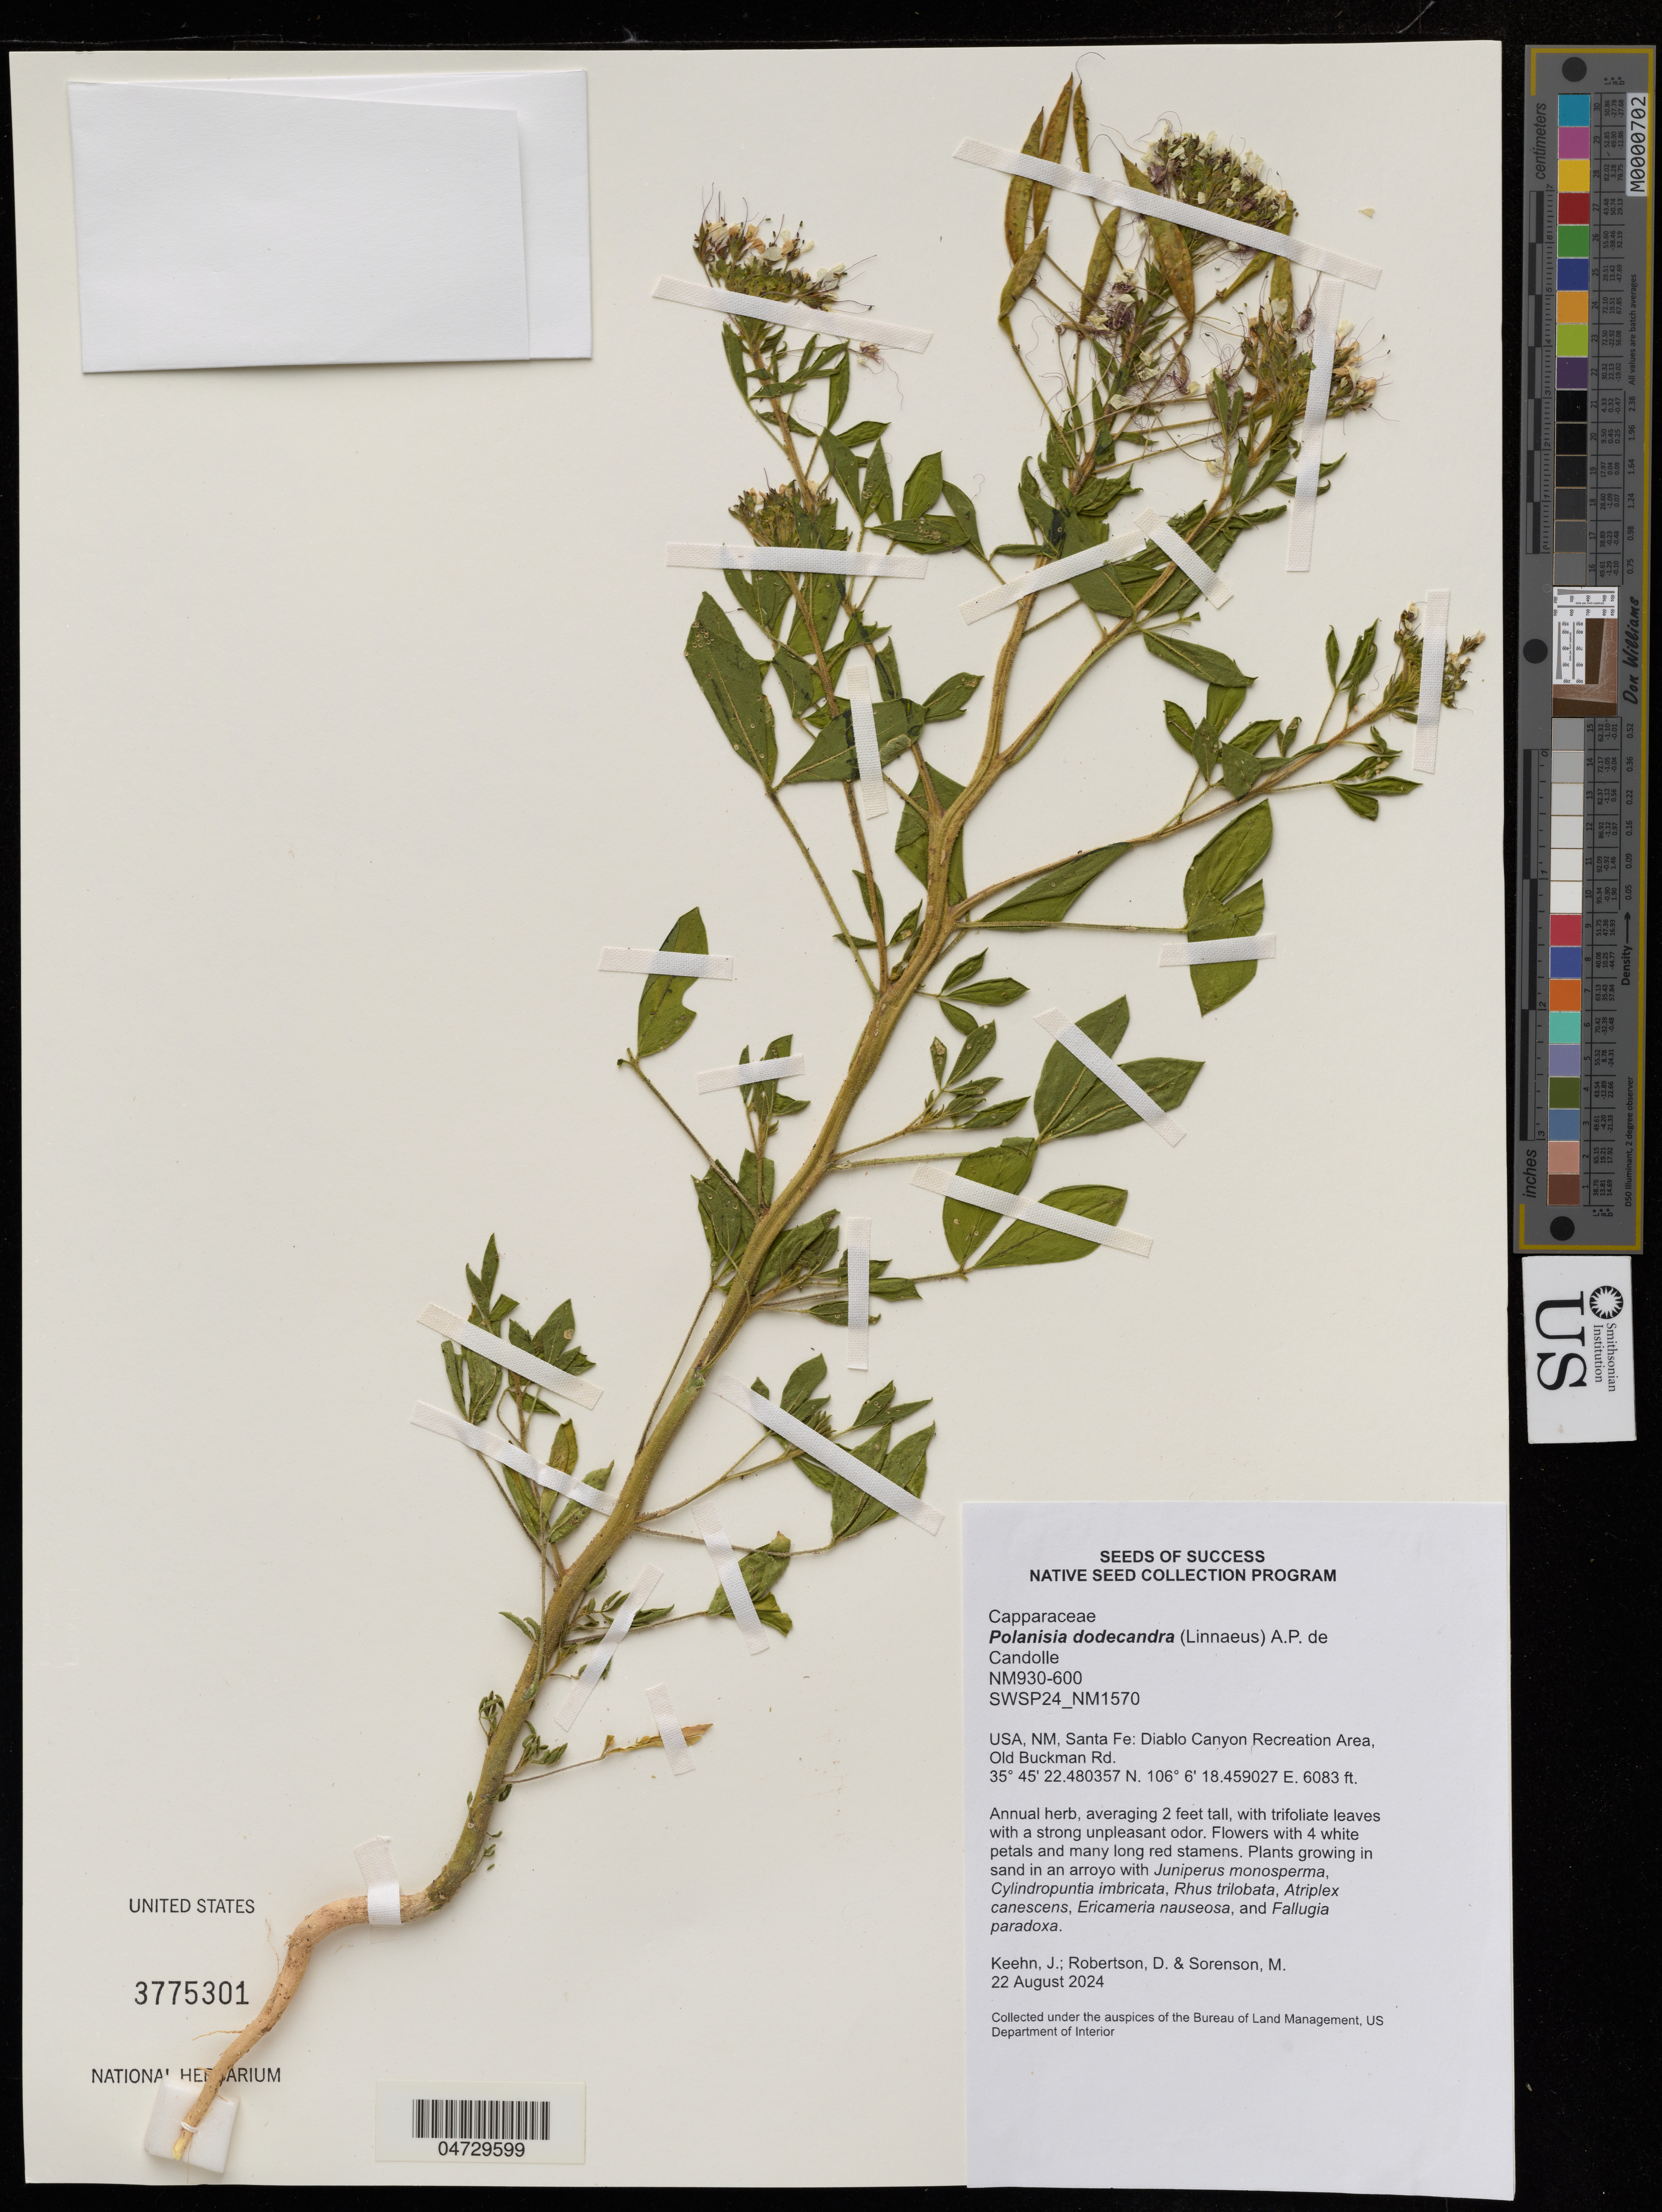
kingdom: Plantae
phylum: Tracheophyta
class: Magnoliopsida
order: Brassicales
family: Cleomaceae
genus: Polanisia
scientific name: Polanisia dodecandra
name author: (L.) DC.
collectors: J. Keehn, D. Robertson & M. Sorenson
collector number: NM930-600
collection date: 2024-08-22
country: United States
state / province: New Mexico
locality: USA, NM, Santa Fe: Diablo Canyon Recreation Area Old Buckman Rd.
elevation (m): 1854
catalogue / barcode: US 3775301